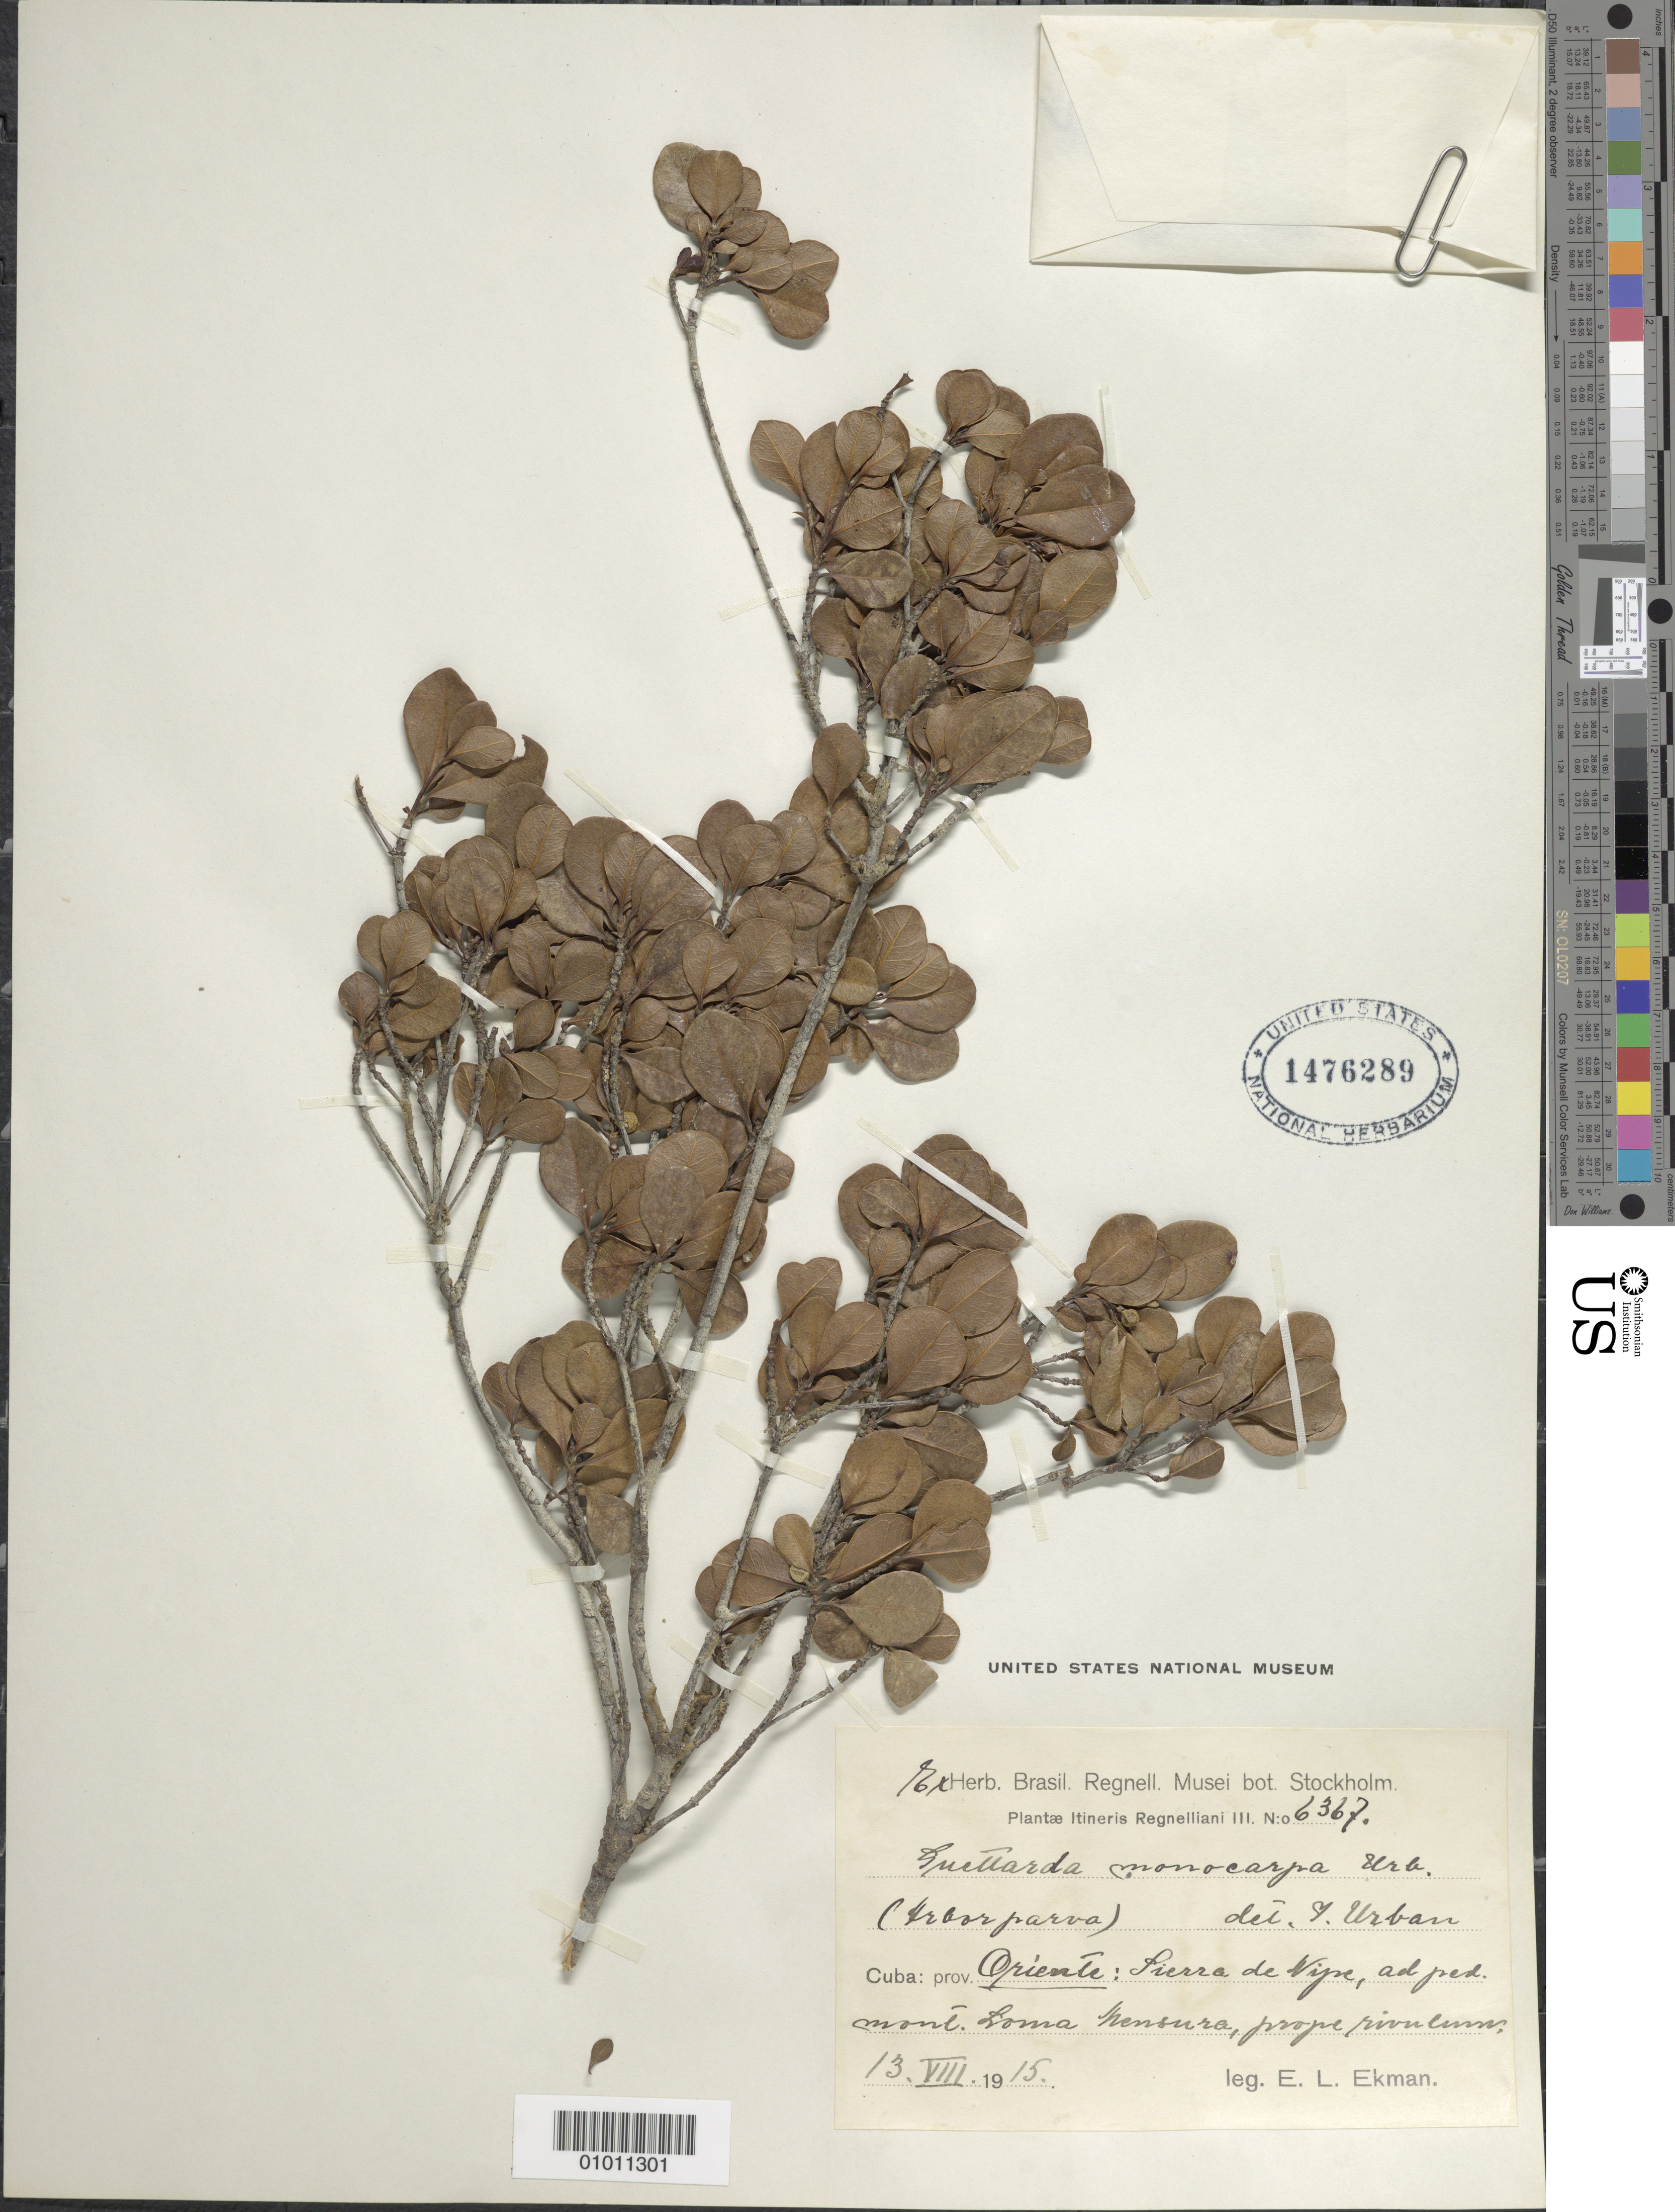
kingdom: Plantae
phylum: Tracheophyta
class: Magnoliopsida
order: Gentianales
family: Rubiaceae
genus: Guettarda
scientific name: Guettarda monocarpa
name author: Urb.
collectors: E. L. Ekman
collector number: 6367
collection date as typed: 13 Jul 1915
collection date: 1915-07-13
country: Cuba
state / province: Holguín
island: Cuba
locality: Sierra de Nipe ad ped mont Loma Mensura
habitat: Prope rivulenna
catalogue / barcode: US 1476289